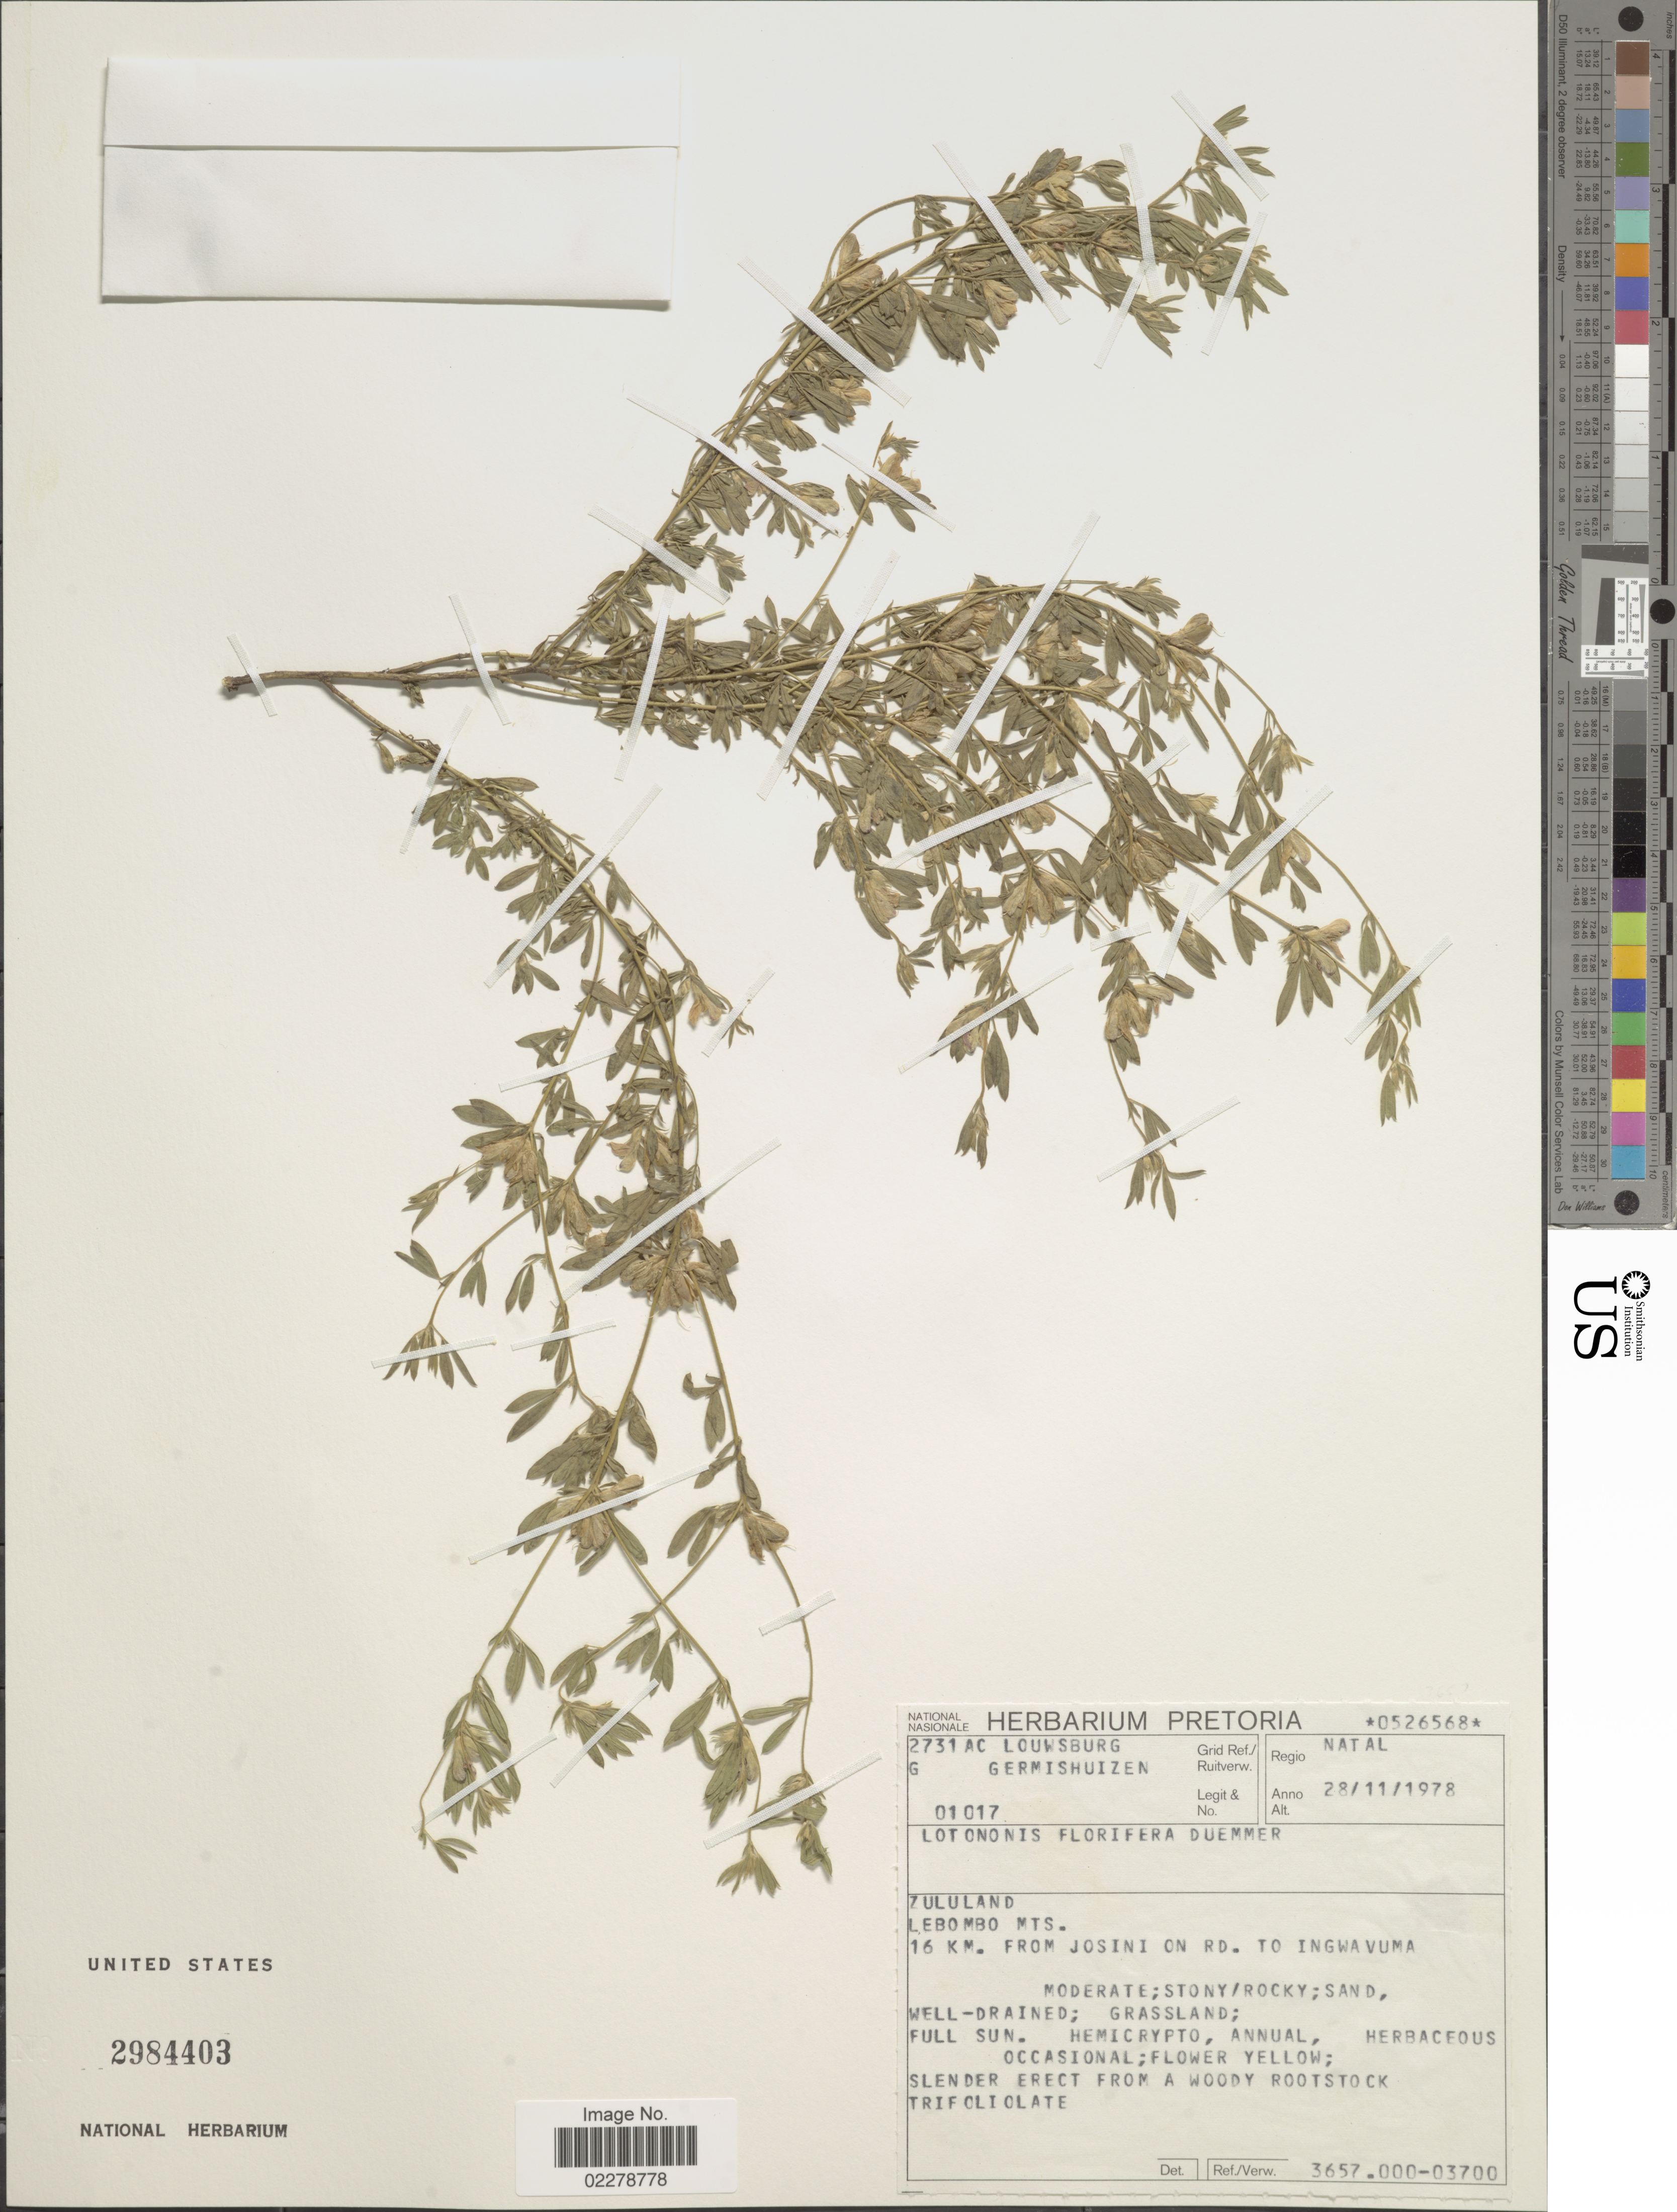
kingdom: Plantae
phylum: Tracheophyta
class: Magnoliopsida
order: Fabales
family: Fabaceae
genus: Lotononis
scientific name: Lotononis florifera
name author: Dümmer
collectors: G. Germishuizen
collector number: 01017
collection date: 1978-11-28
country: South Africa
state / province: KwaZulu-Natal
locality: Natal. Zululand. Lebombo Mts. 16 Km. from Josini on Rd. to Ingawavuma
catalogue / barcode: US 2984403